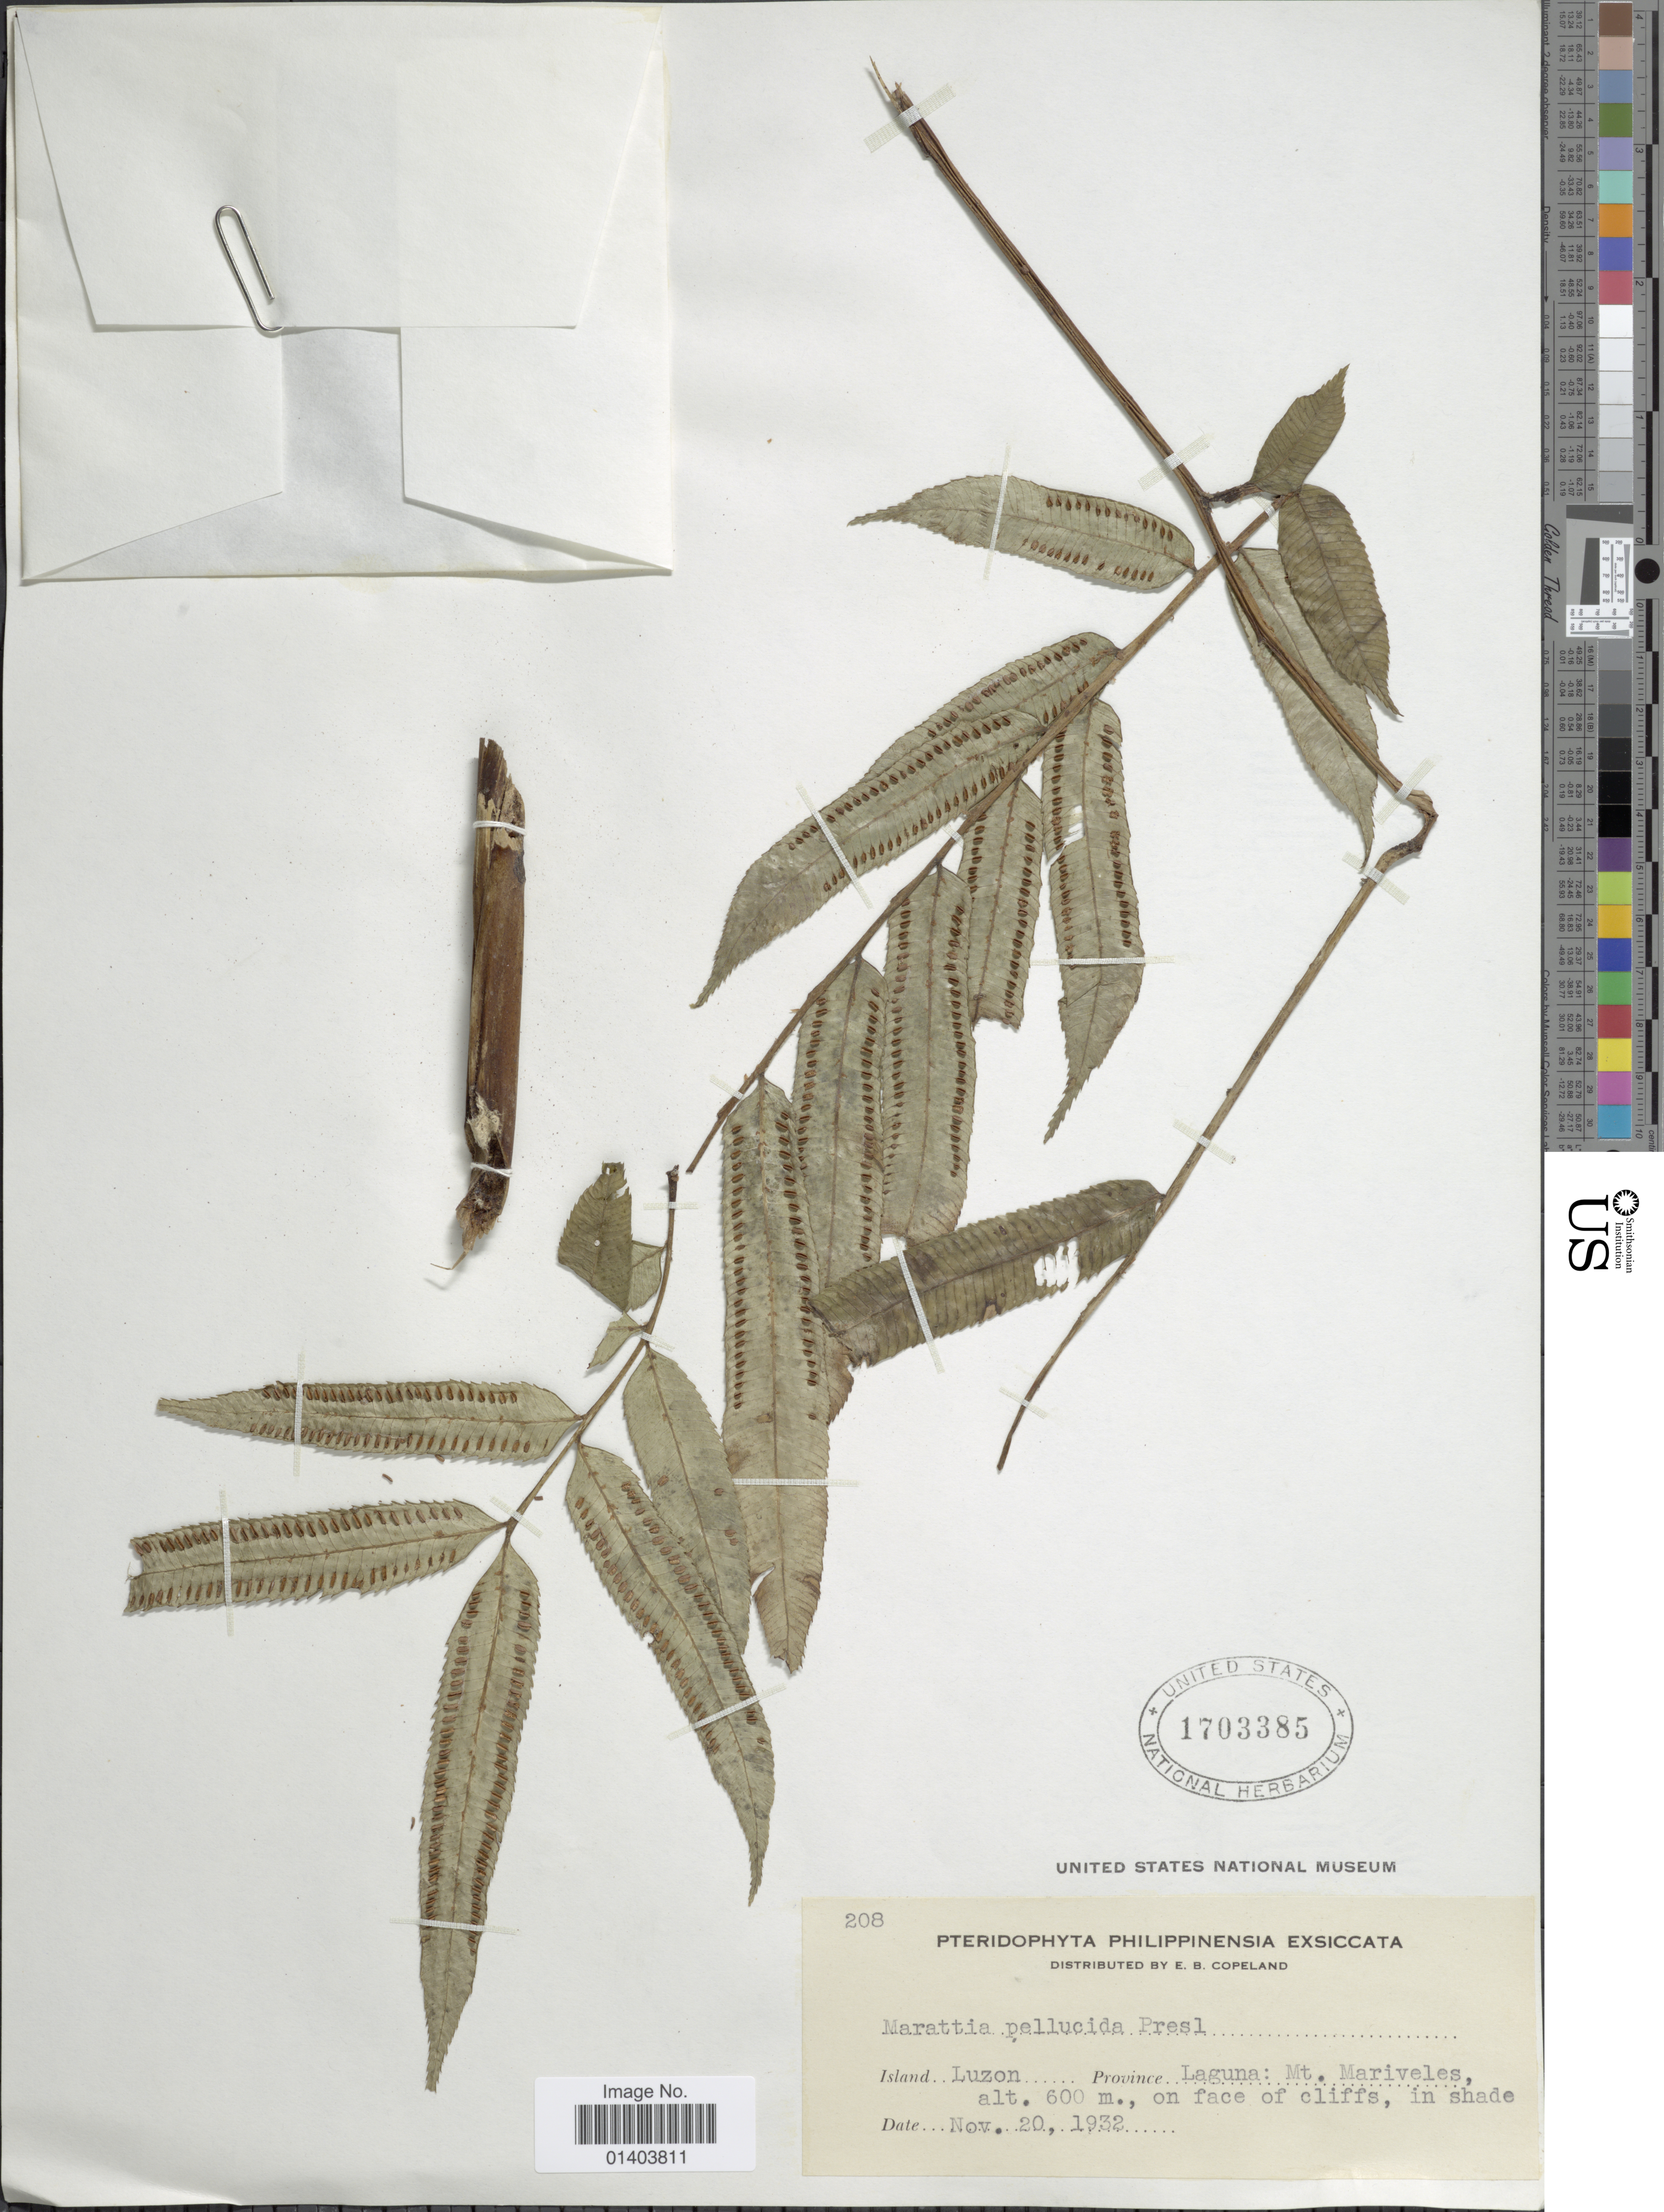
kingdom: Plantae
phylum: Tracheophyta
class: Polypodiopsida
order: Marattiales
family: Marattiaceae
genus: Ptisana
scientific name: Ptisana pellucida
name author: (C. Presl) Murdock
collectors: E. B. Copeland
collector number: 208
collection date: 1932-11-20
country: Philippines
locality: Province Laguna: Mt Marivels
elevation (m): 600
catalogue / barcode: US 1703385